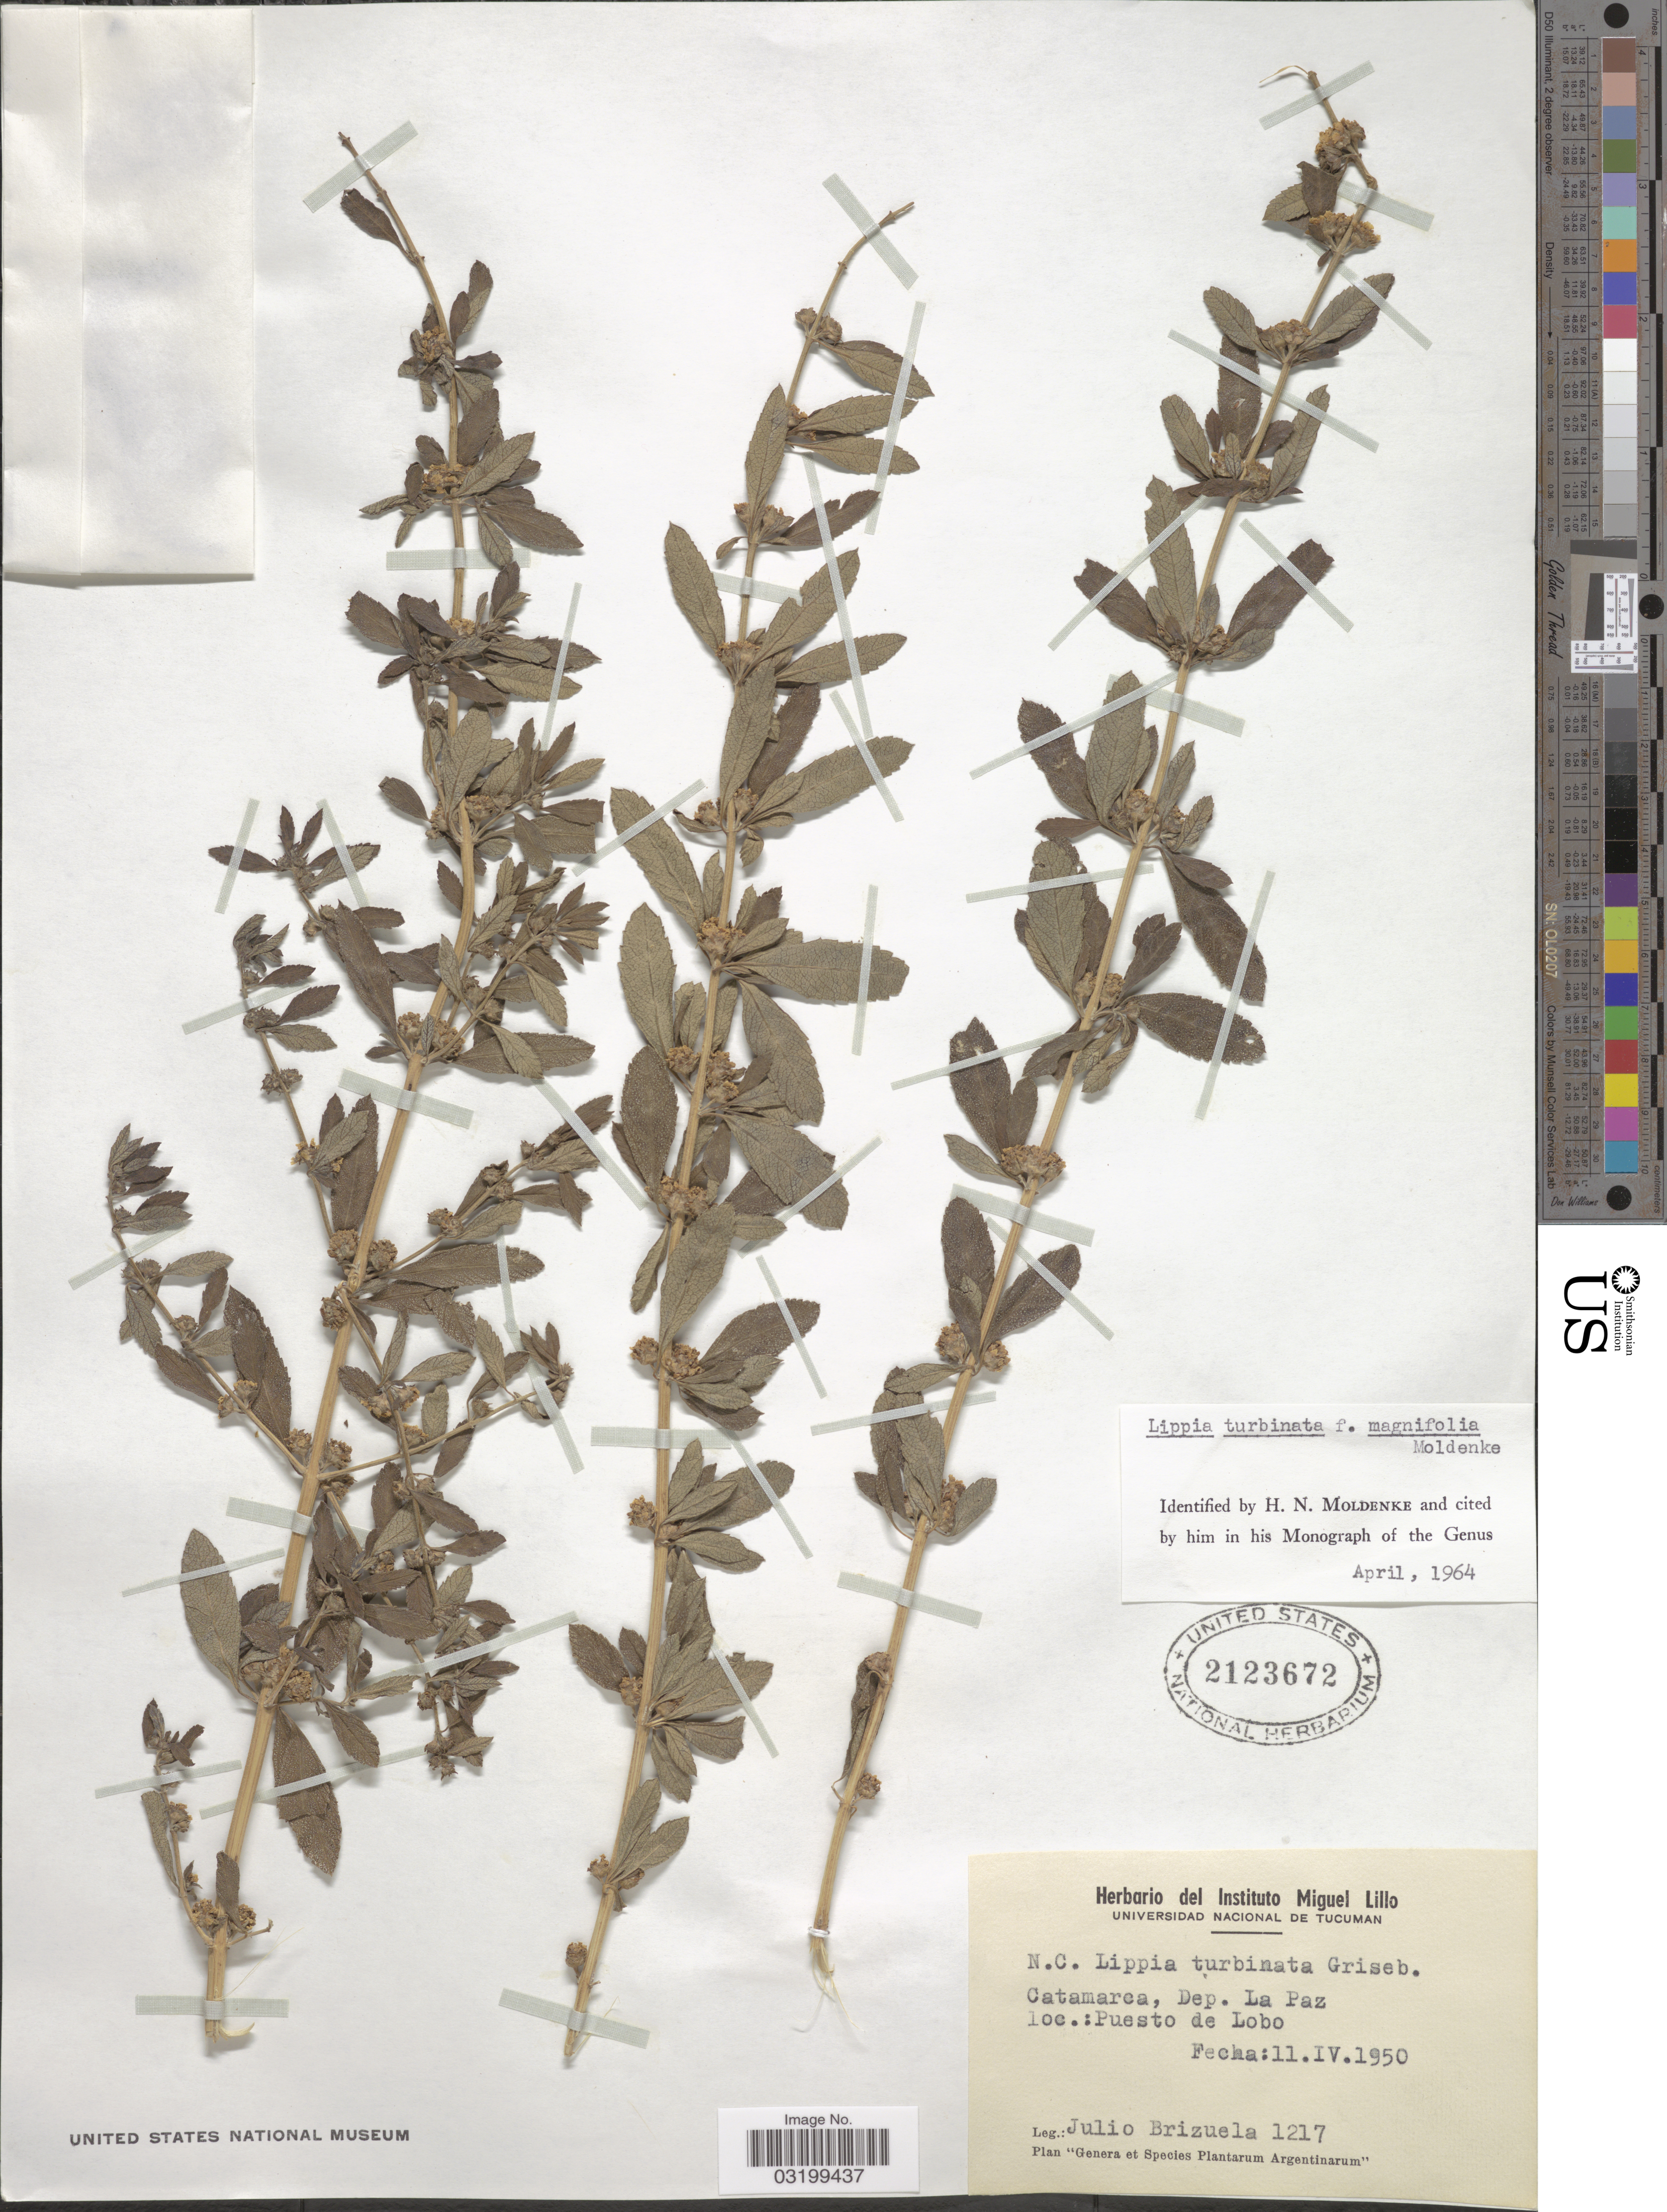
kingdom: Plantae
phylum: Tracheophyta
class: Magnoliopsida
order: Lamiales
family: Verbenaceae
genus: Lippia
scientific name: Lippia turbinata f. magnifolia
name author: Moldenke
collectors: J. Brizuela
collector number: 1217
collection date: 1950-04-11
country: Argentina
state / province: Catamarca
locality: Dep. La Paz. Puesto de Lobo.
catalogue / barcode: US 2123672